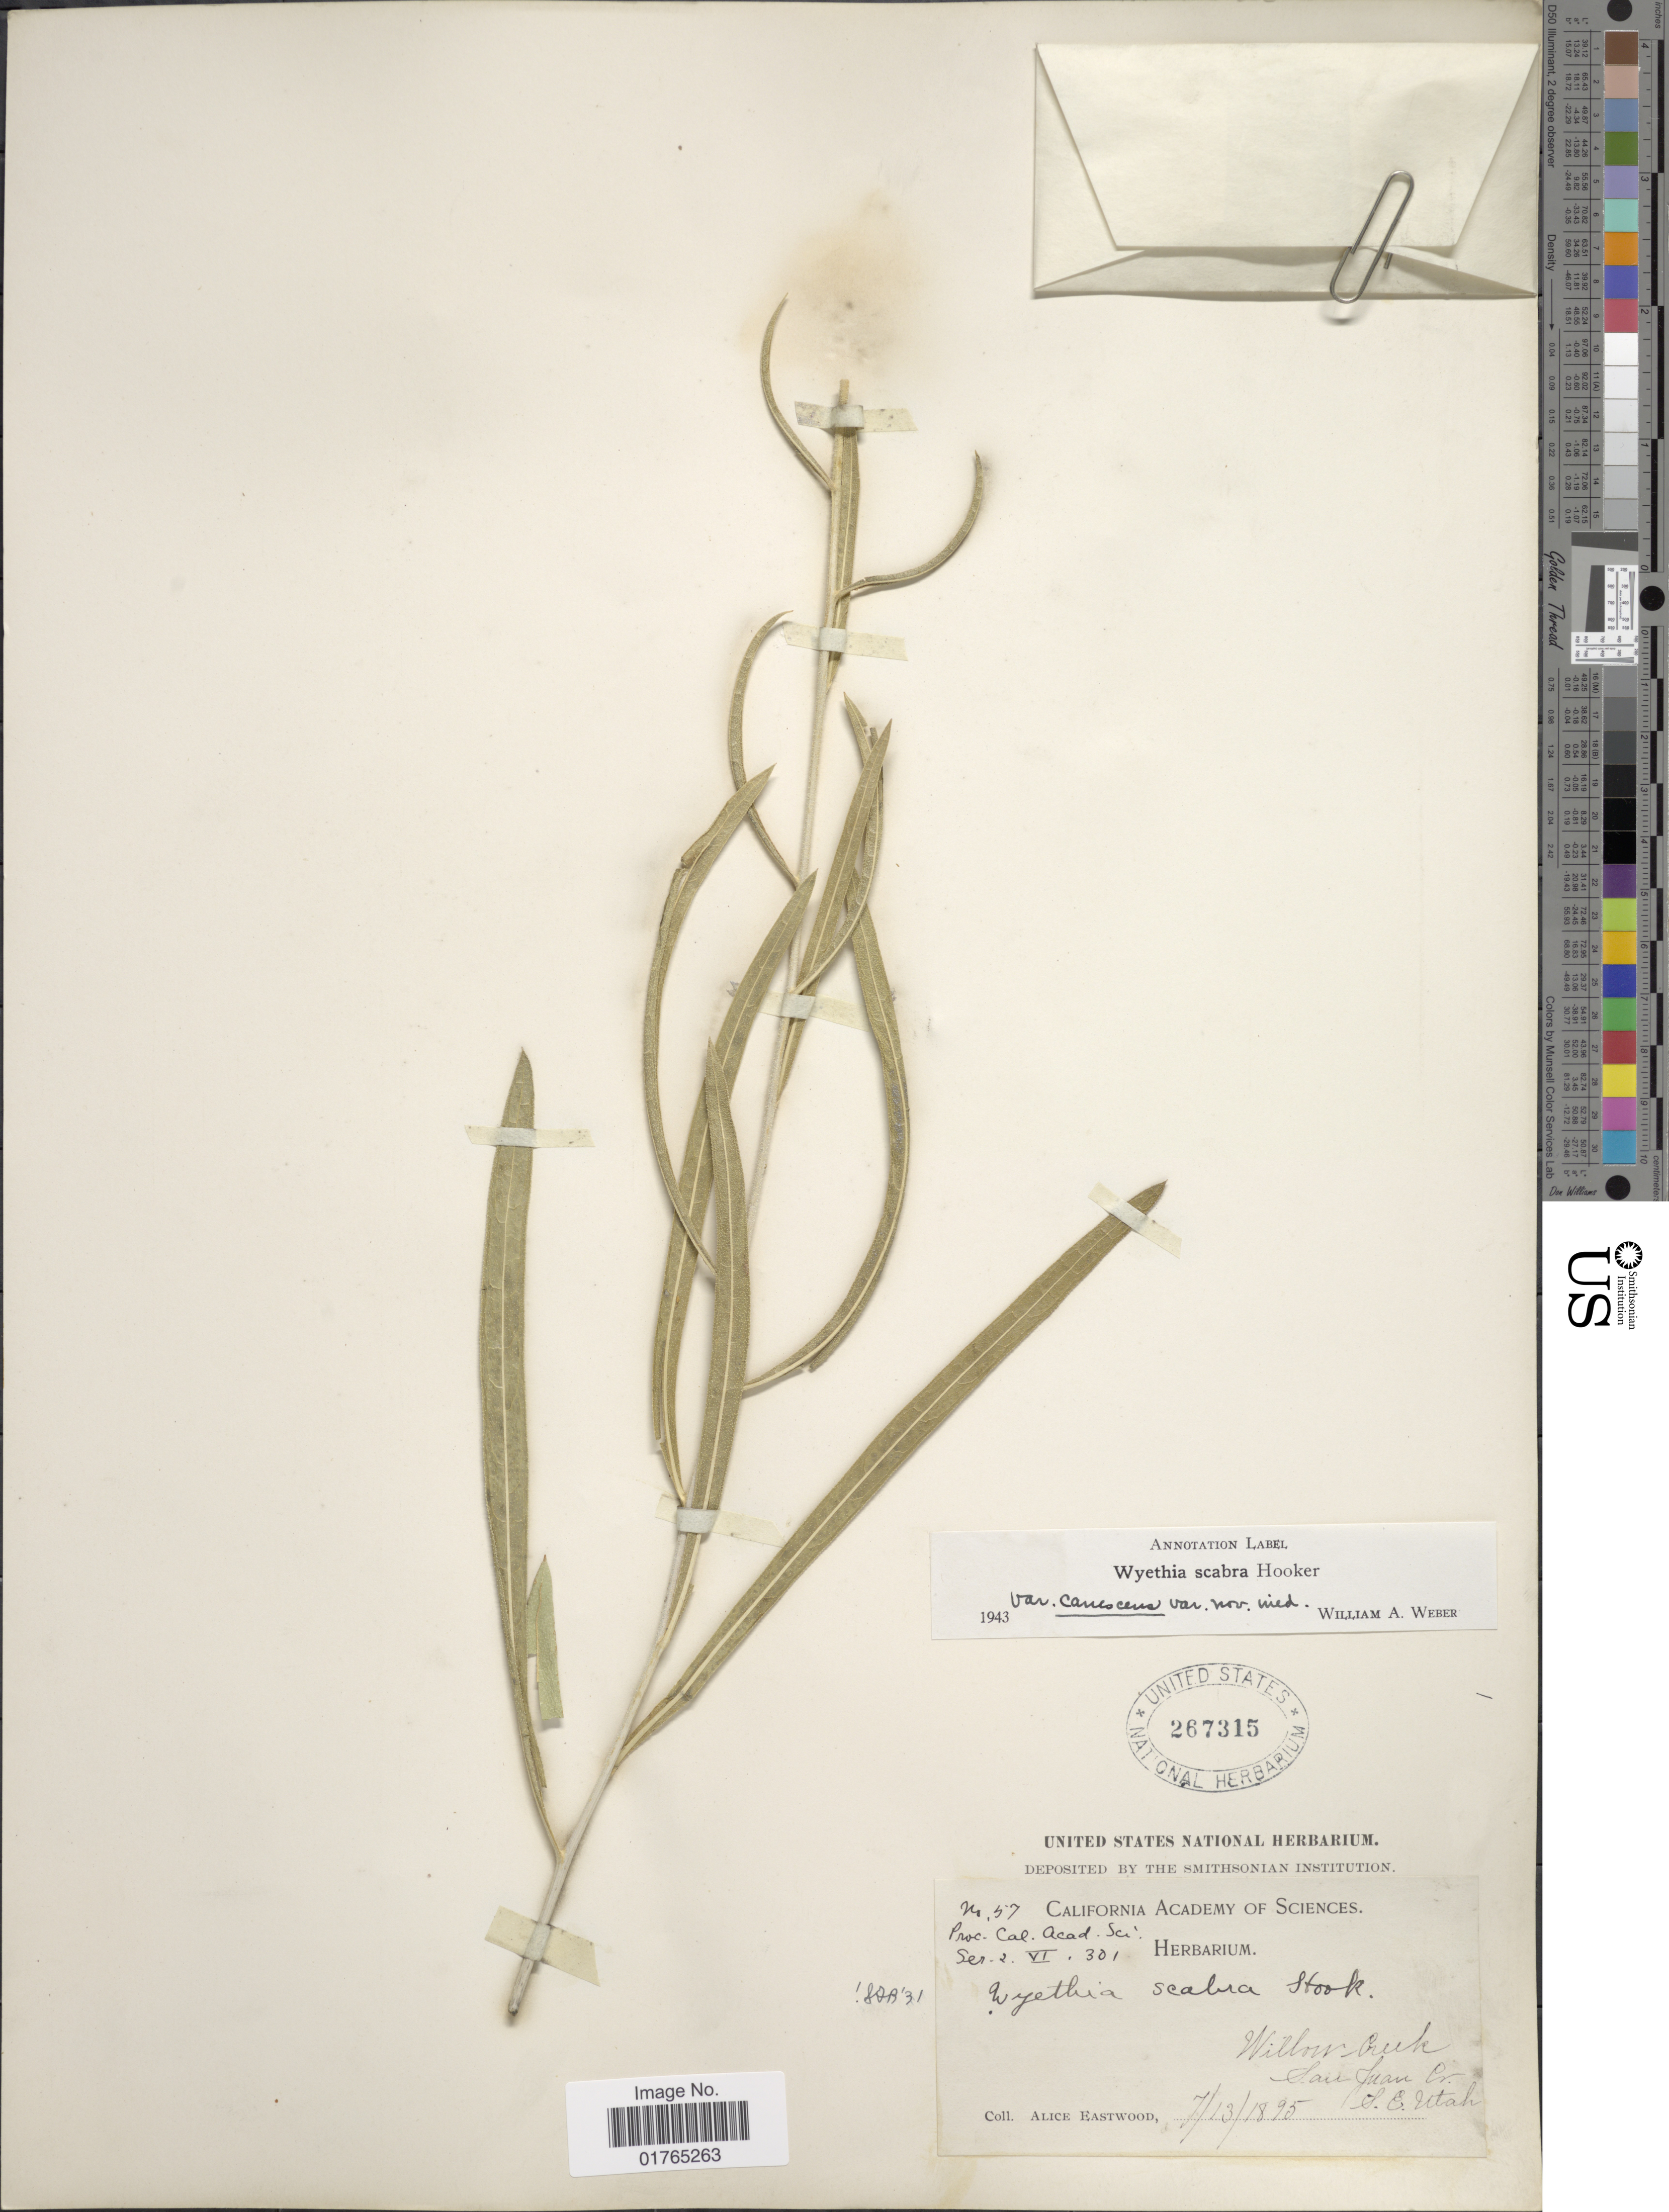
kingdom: Plantae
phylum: Tracheophyta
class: Magnoliopsida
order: Asterales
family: Asteraceae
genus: Wyethia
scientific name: Wyethia scabra var. canescens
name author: W.A. Weber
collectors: A. Eastwood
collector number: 57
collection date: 1895-07-13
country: Puerto Rico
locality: Willow Creek, San Juan Cr.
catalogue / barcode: US 267315